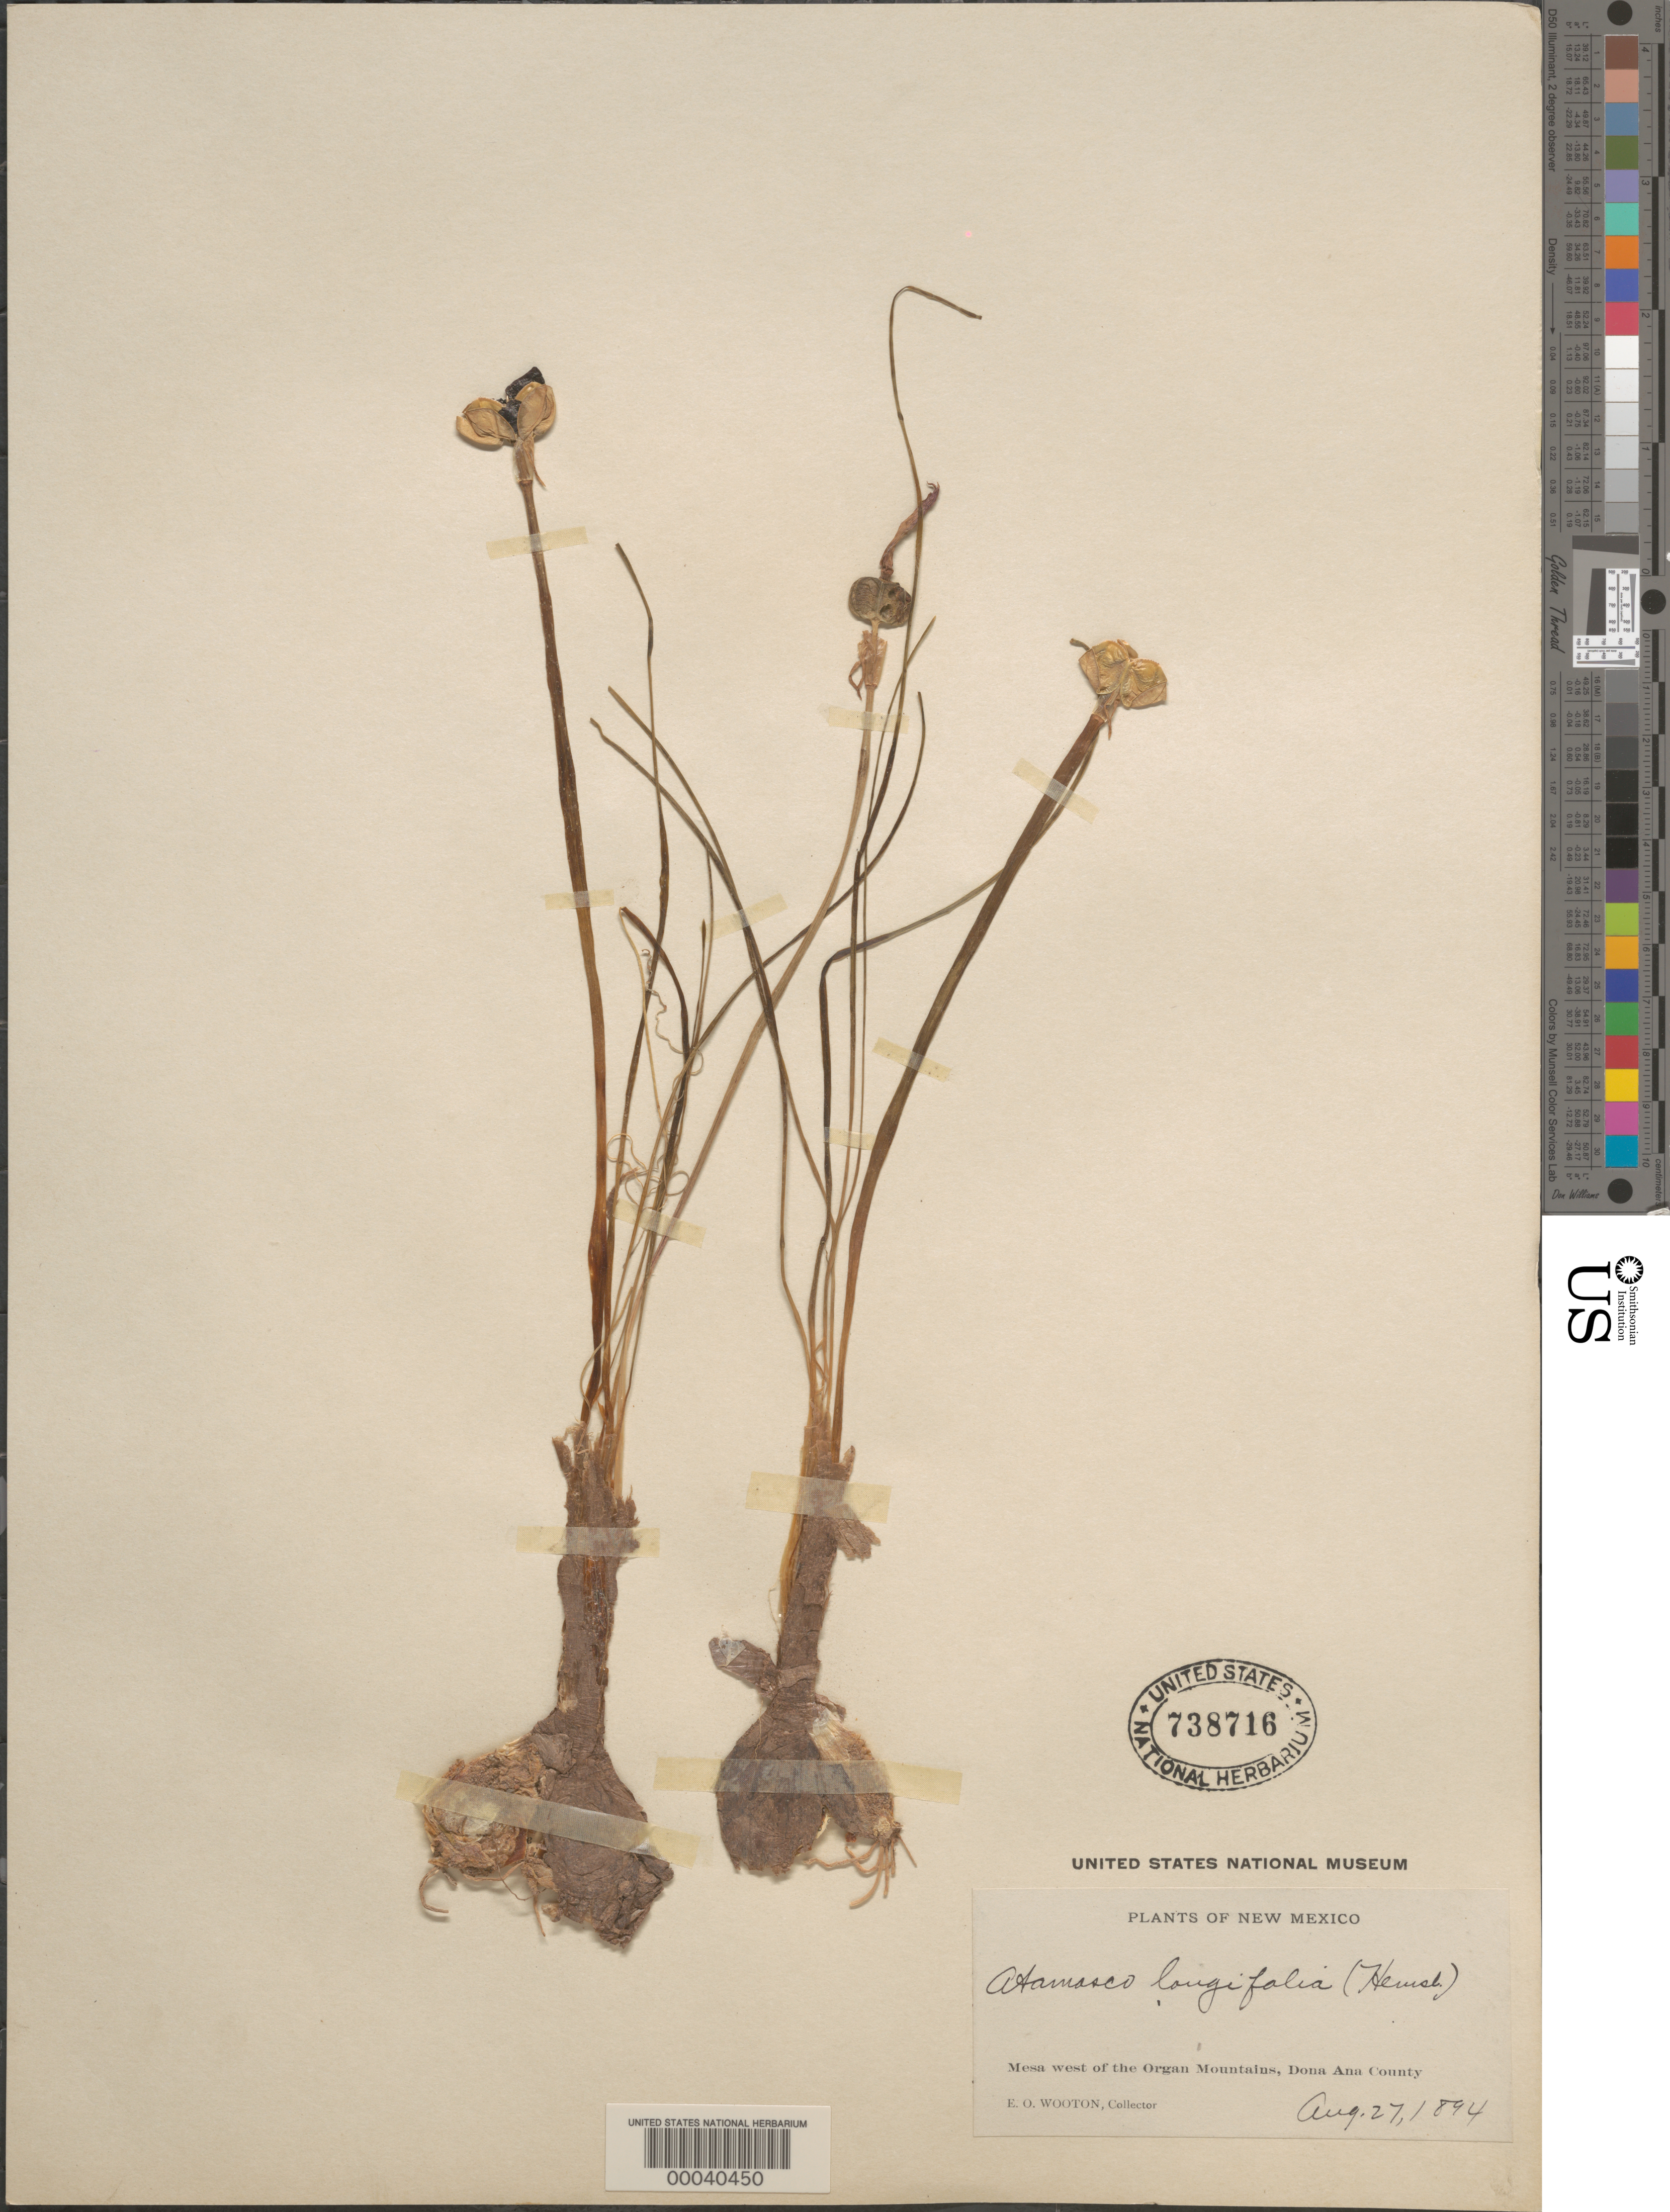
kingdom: Plantae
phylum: Tracheophyta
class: Liliopsida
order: Asparagales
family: Amaryllidaceae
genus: Zephyranthes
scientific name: Zephyranthes longifolia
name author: Hemsl.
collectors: E. O. Wooton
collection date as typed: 27 Aug 1894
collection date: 1894-08-27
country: United States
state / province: New Mexico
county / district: Dona Ana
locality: Mesa w of the organ mts.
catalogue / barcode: US 738716